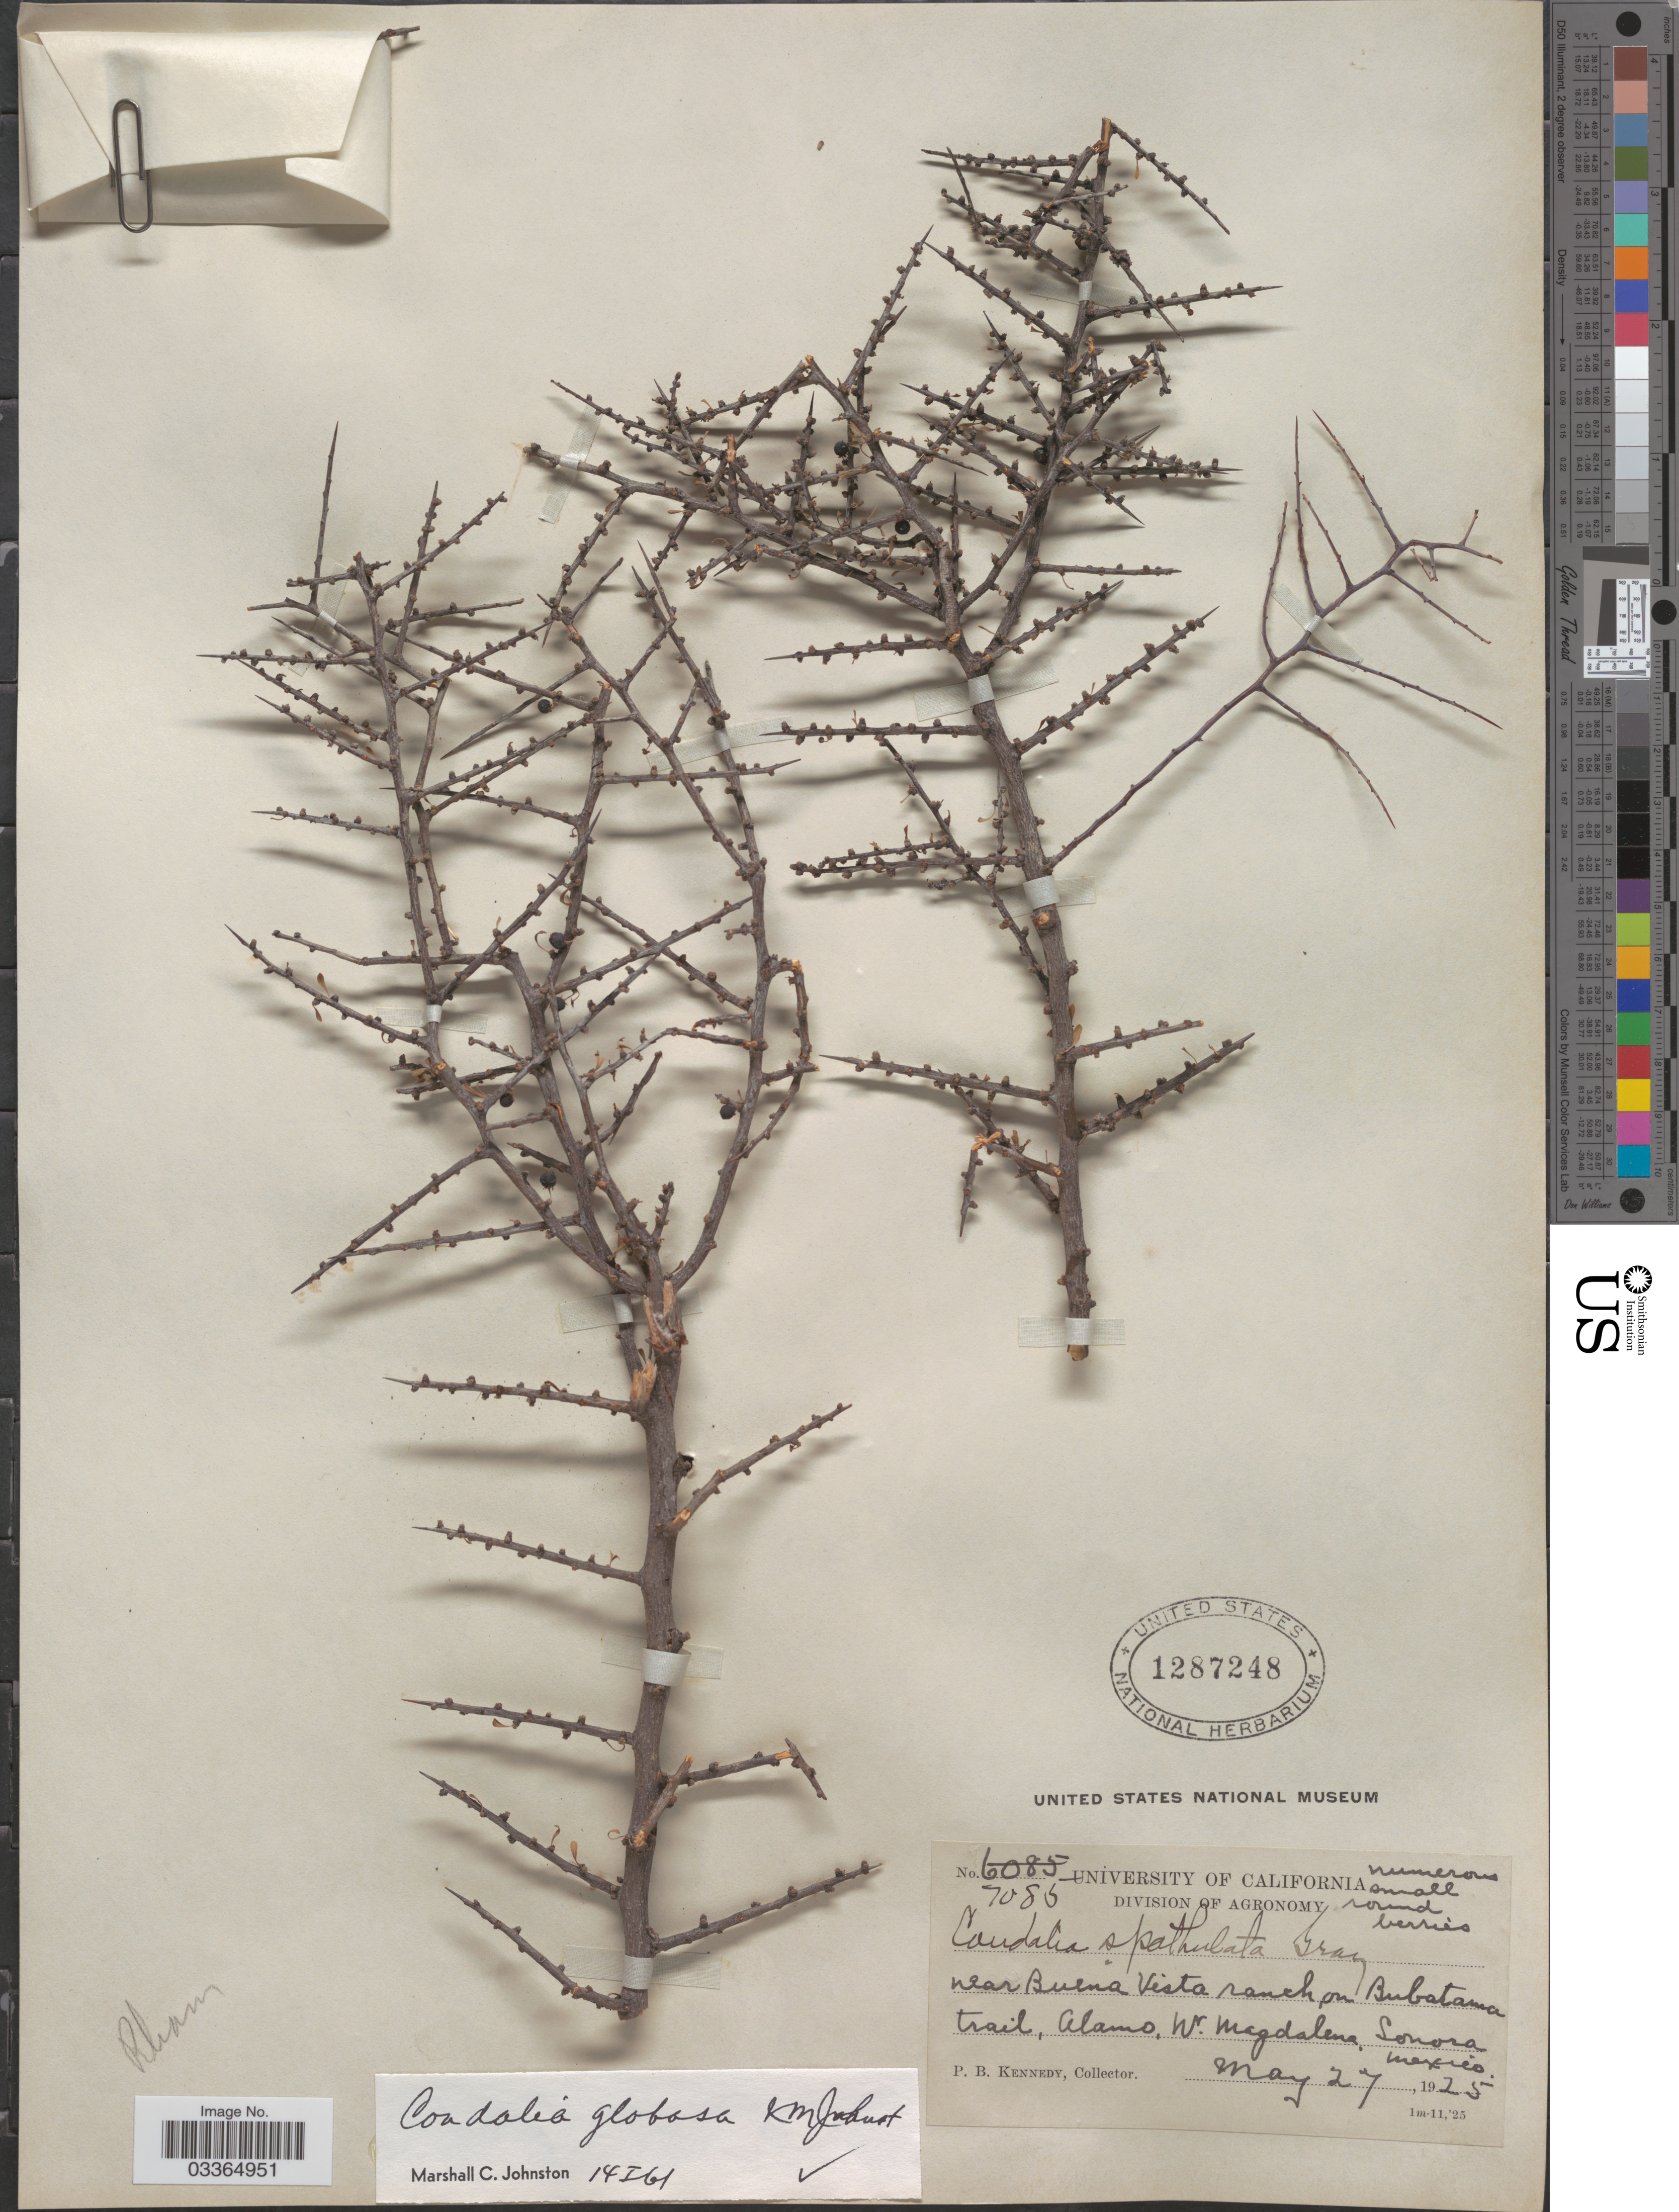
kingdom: Plantae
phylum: Tracheophyta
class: Magnoliopsida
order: Rosales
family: Rhamnaceae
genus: Condalia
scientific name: Condalia globosa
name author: I.M. Johnst.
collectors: P. B. Kennedy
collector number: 7085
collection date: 1925-05-27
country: Mexico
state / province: Sonora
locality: Near Buena Vista ranch on Bubatama trail, Alamo, W. Magdalena.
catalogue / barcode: US 1287248